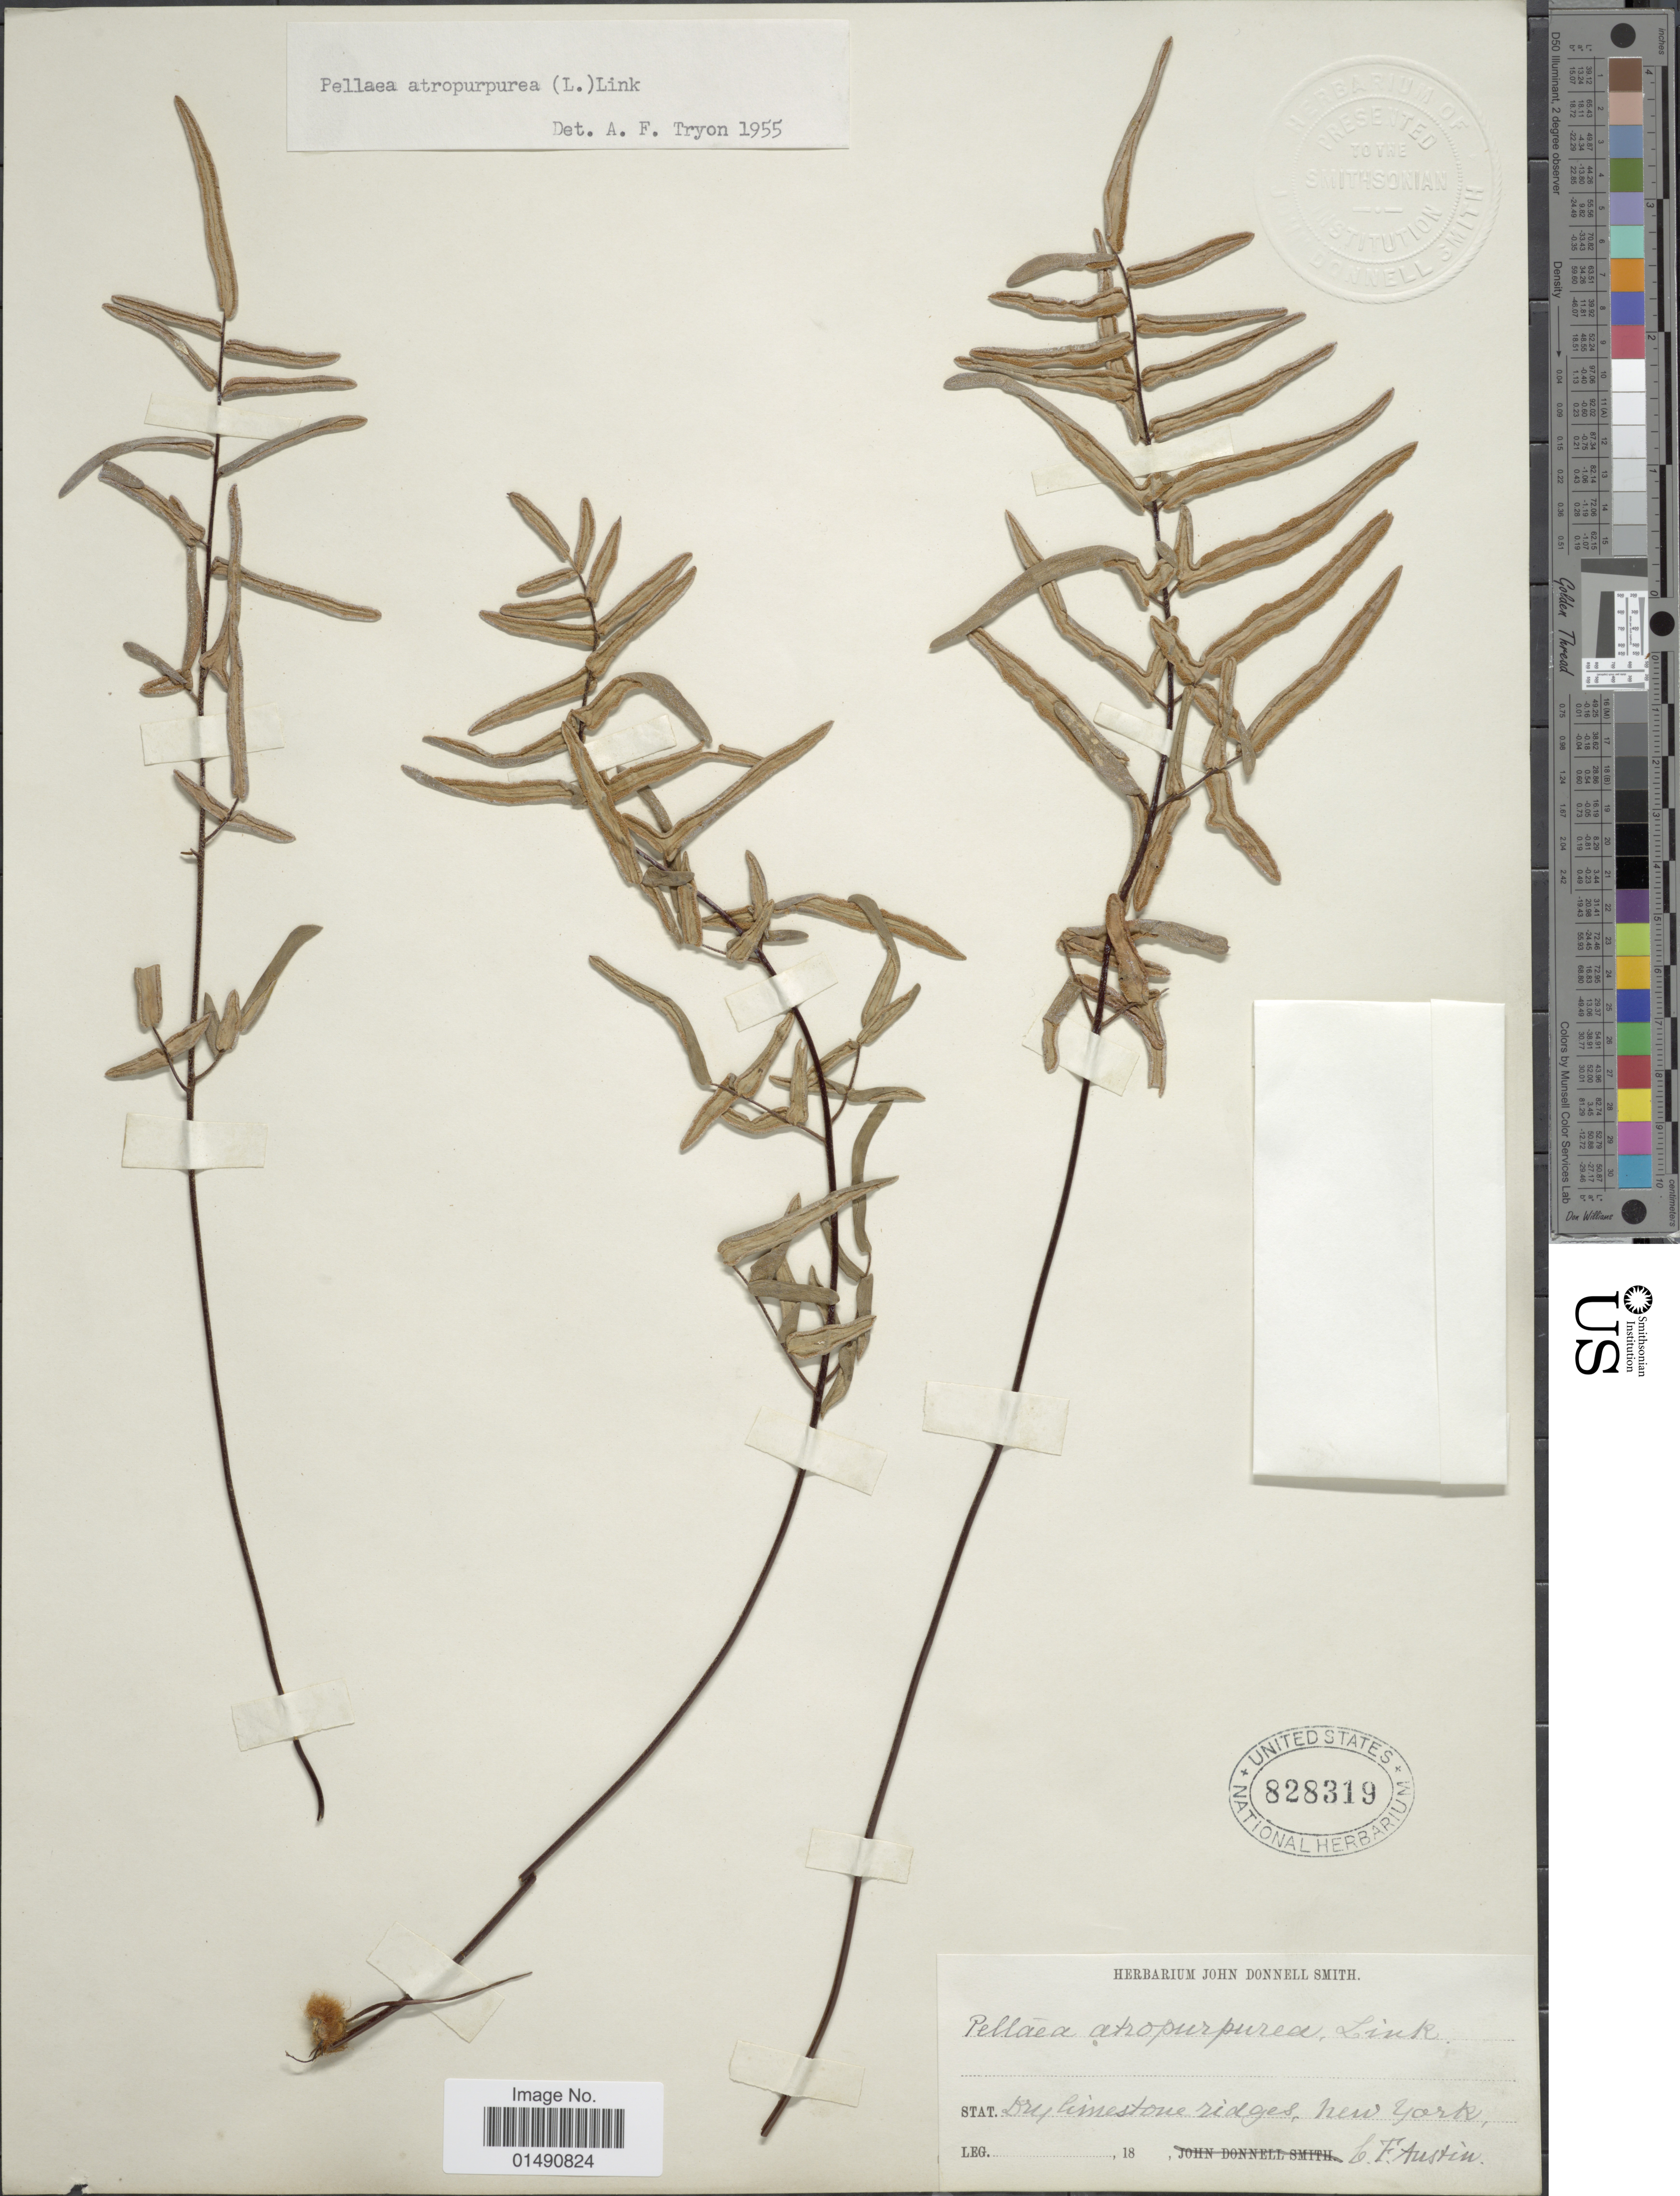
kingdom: Plantae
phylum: Tracheophyta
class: Polypodiopsida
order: Polypodiales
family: Pteridaceae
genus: Pellaea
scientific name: Pellaea atropurpurea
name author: (L.) Link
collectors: C. F. Austin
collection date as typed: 18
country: United States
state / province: New York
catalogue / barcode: US 828319